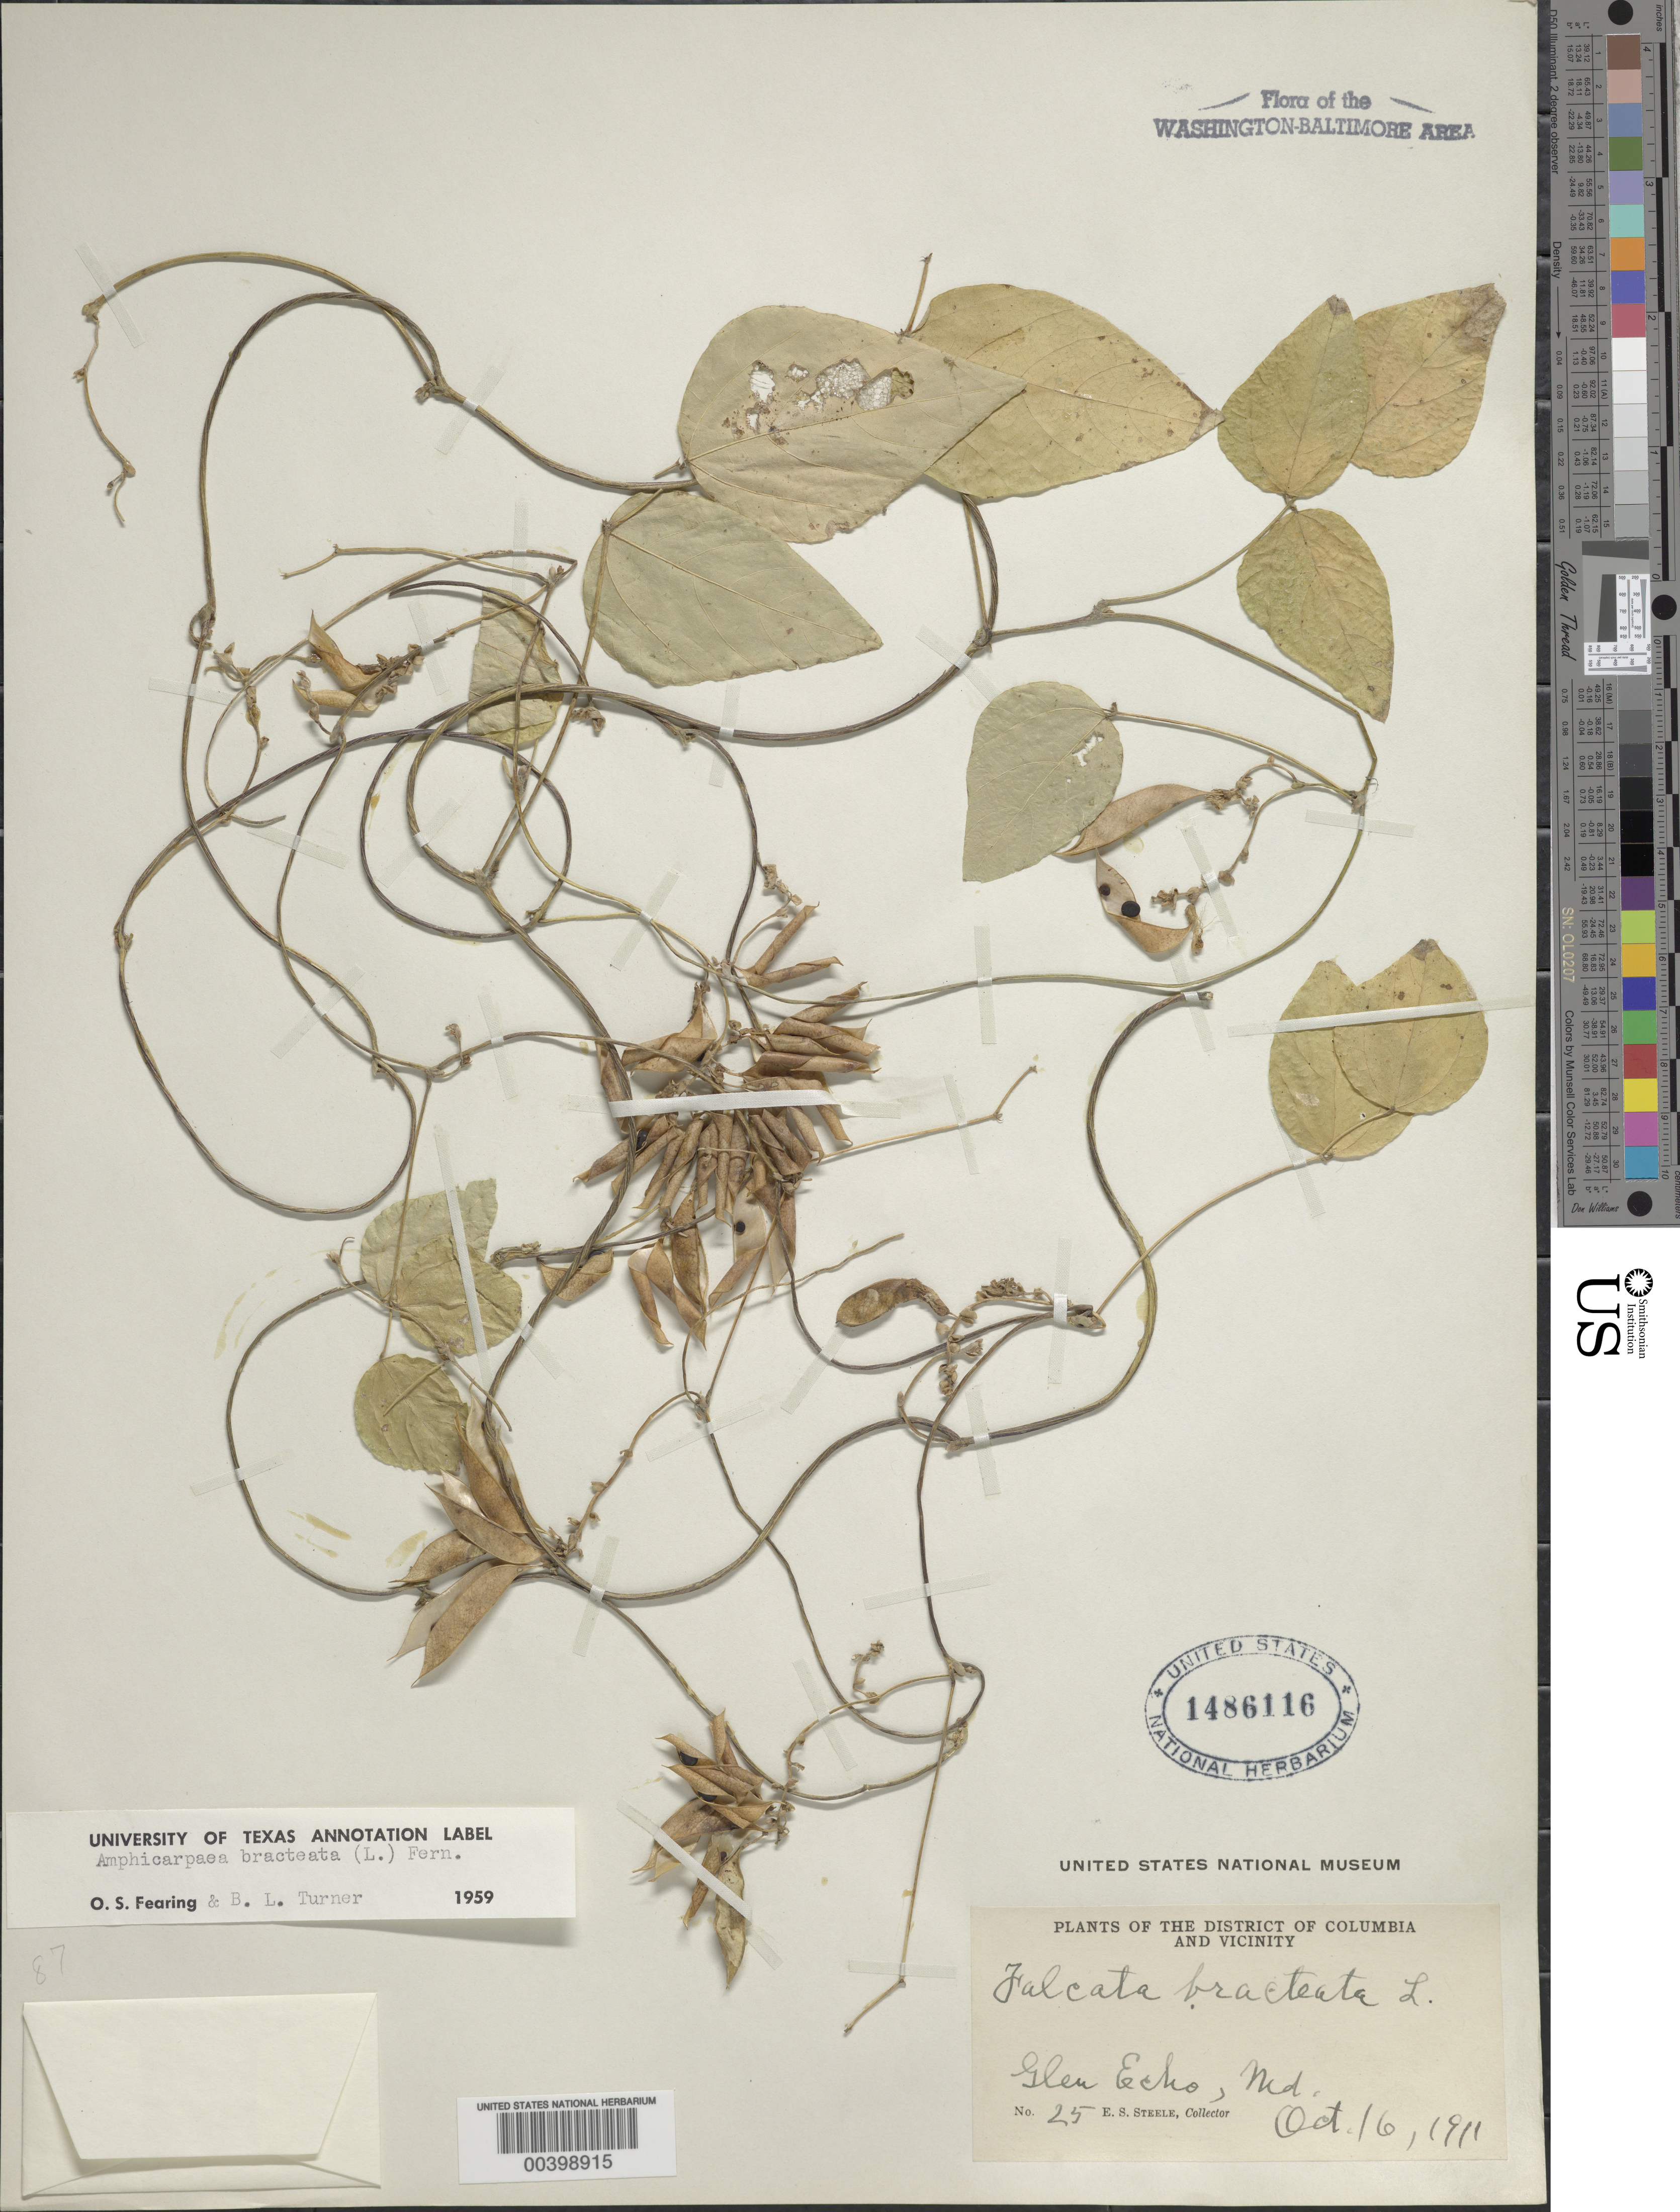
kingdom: Plantae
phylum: Tracheophyta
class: Magnoliopsida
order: Fabales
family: Fabaceae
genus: Amphicarpaea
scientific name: Amphicarpaea bracteata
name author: (L.) Fernald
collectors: E. Steele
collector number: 25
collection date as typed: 16 Oct 1911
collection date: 1911-10-16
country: United States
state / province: Maryland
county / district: Montgomery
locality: Glen Echo C. & O. Canal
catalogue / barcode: US 1486116